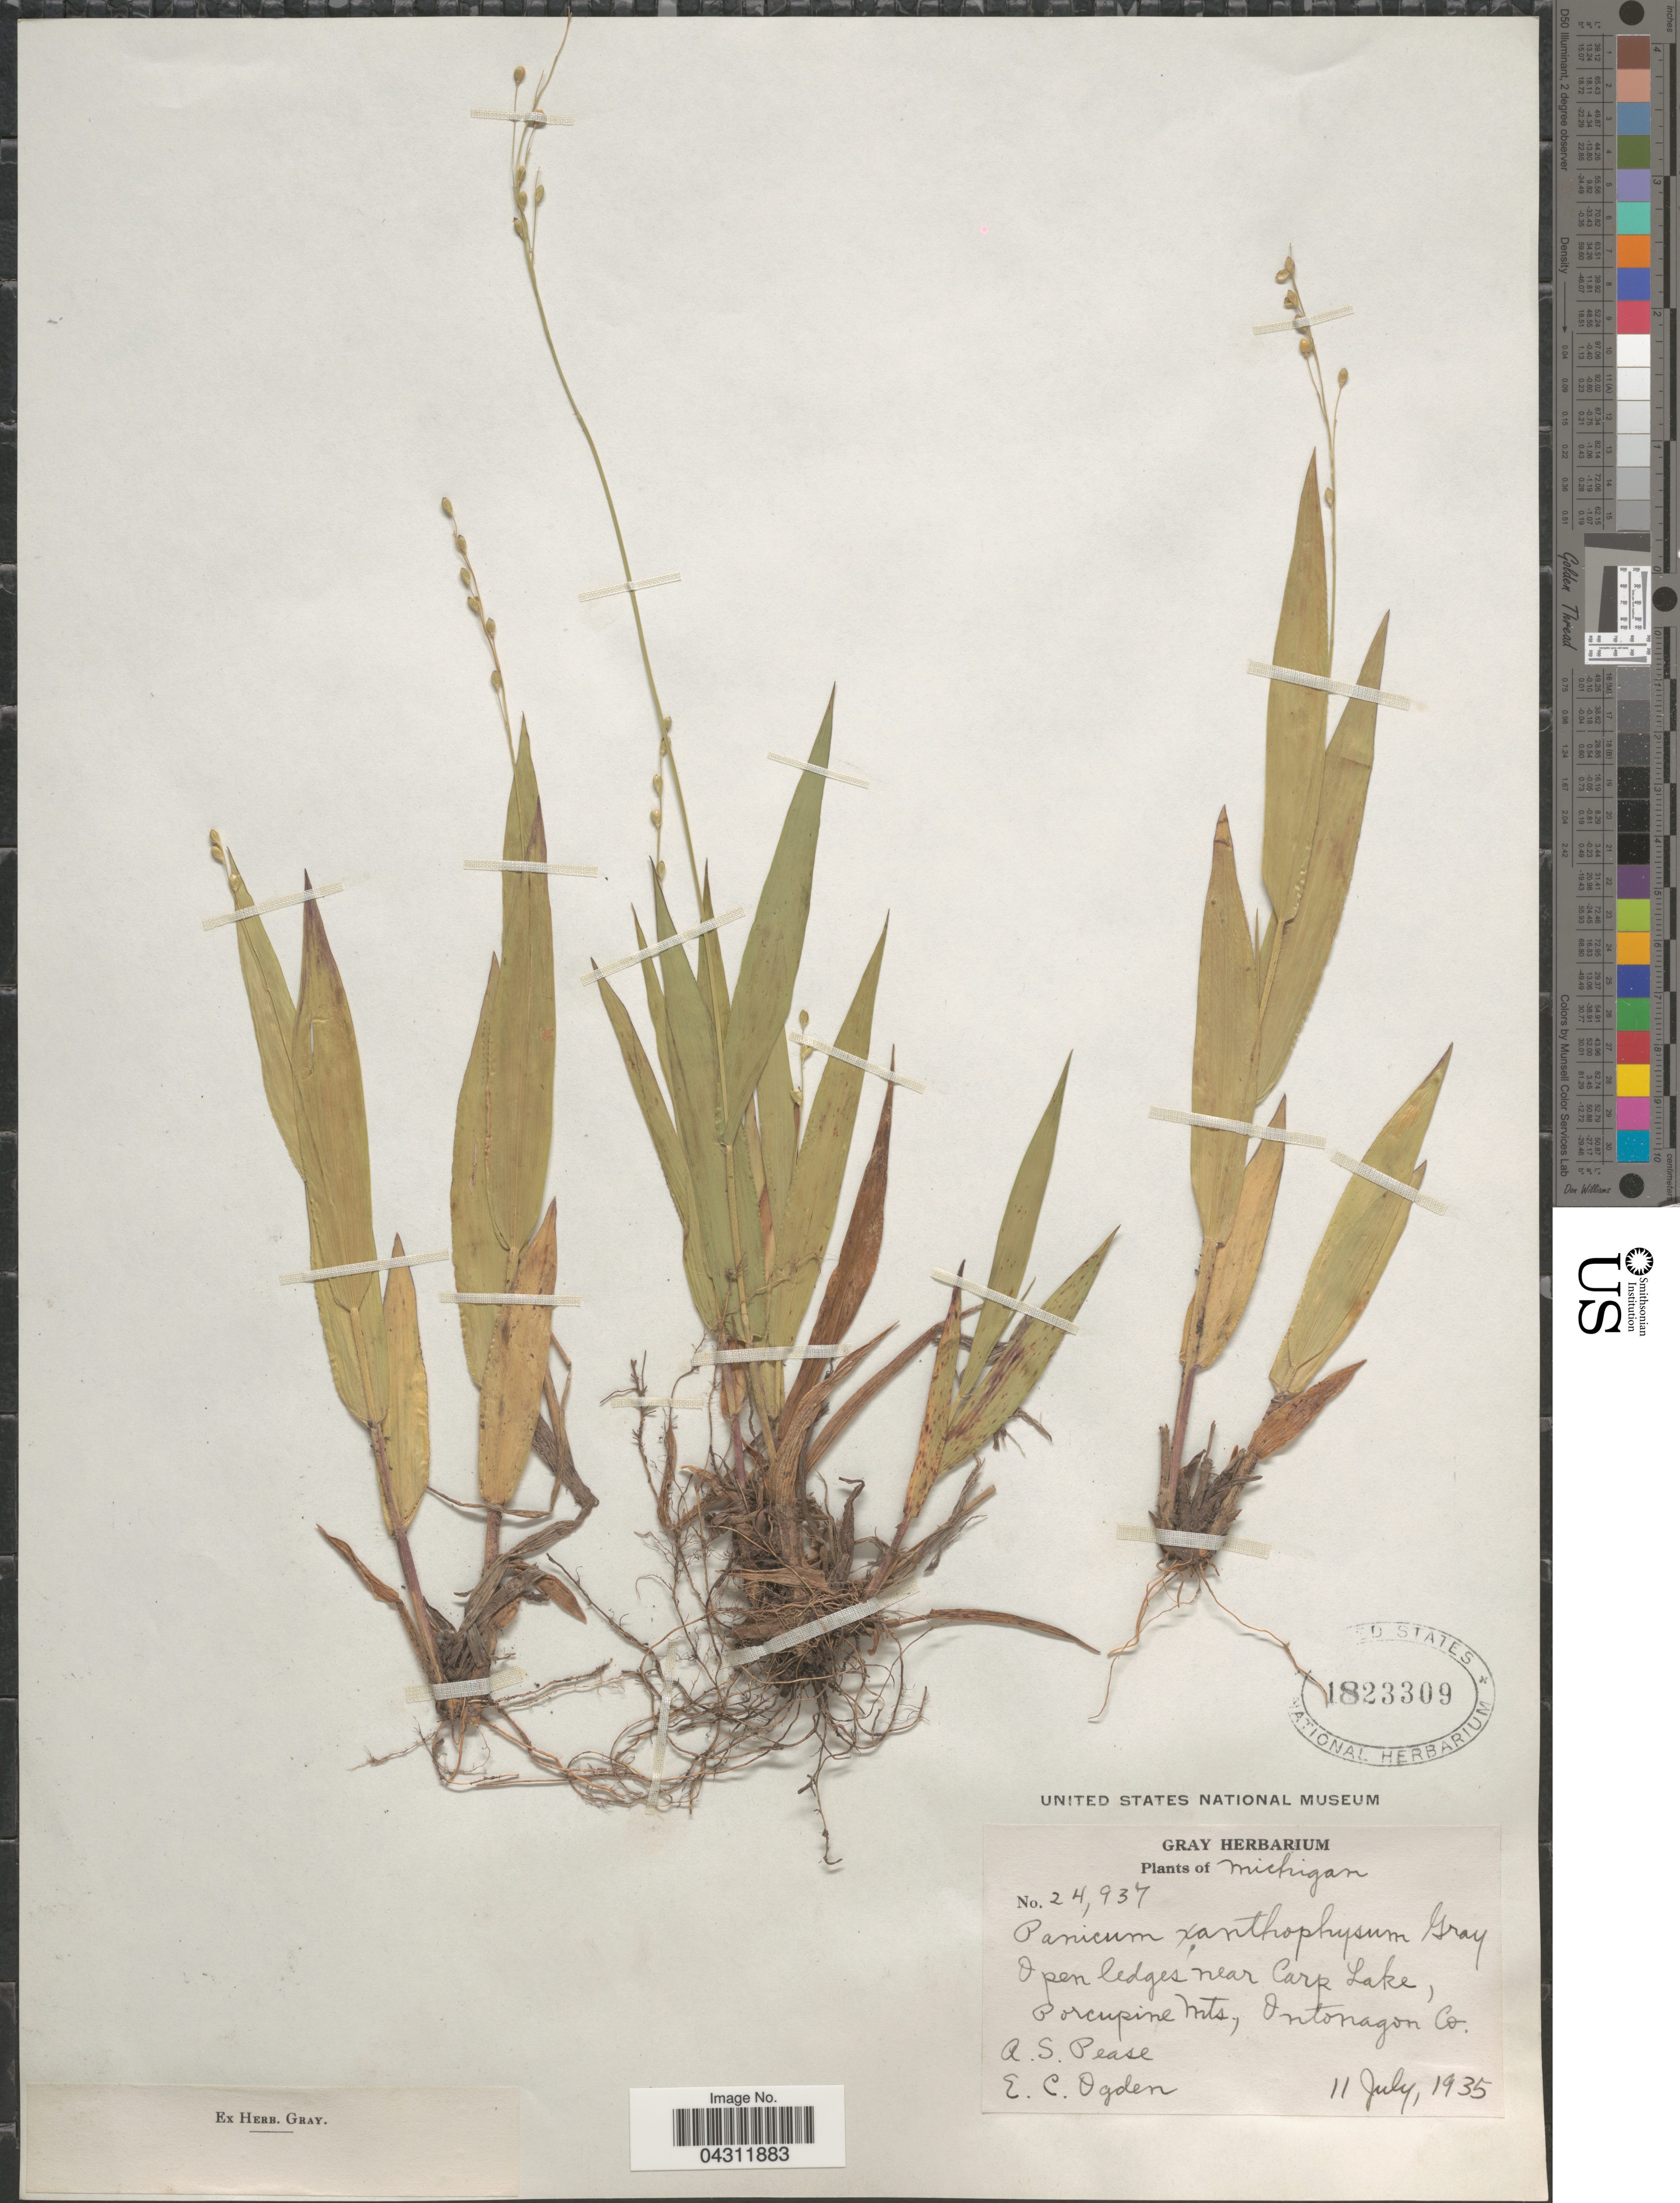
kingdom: Plantae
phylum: Tracheophyta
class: Liliopsida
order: Poales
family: Poaceae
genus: Dichanthelium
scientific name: Dichanthelium xanthophysum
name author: (A. Gray) Freckmann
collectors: A. S. Pease & E. Ogden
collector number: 24937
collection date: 1935-07-11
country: United States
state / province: Michigan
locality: Open ledges near Carp Lake, Porcupine Mts., Ontonagan Co.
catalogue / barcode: US 1823309